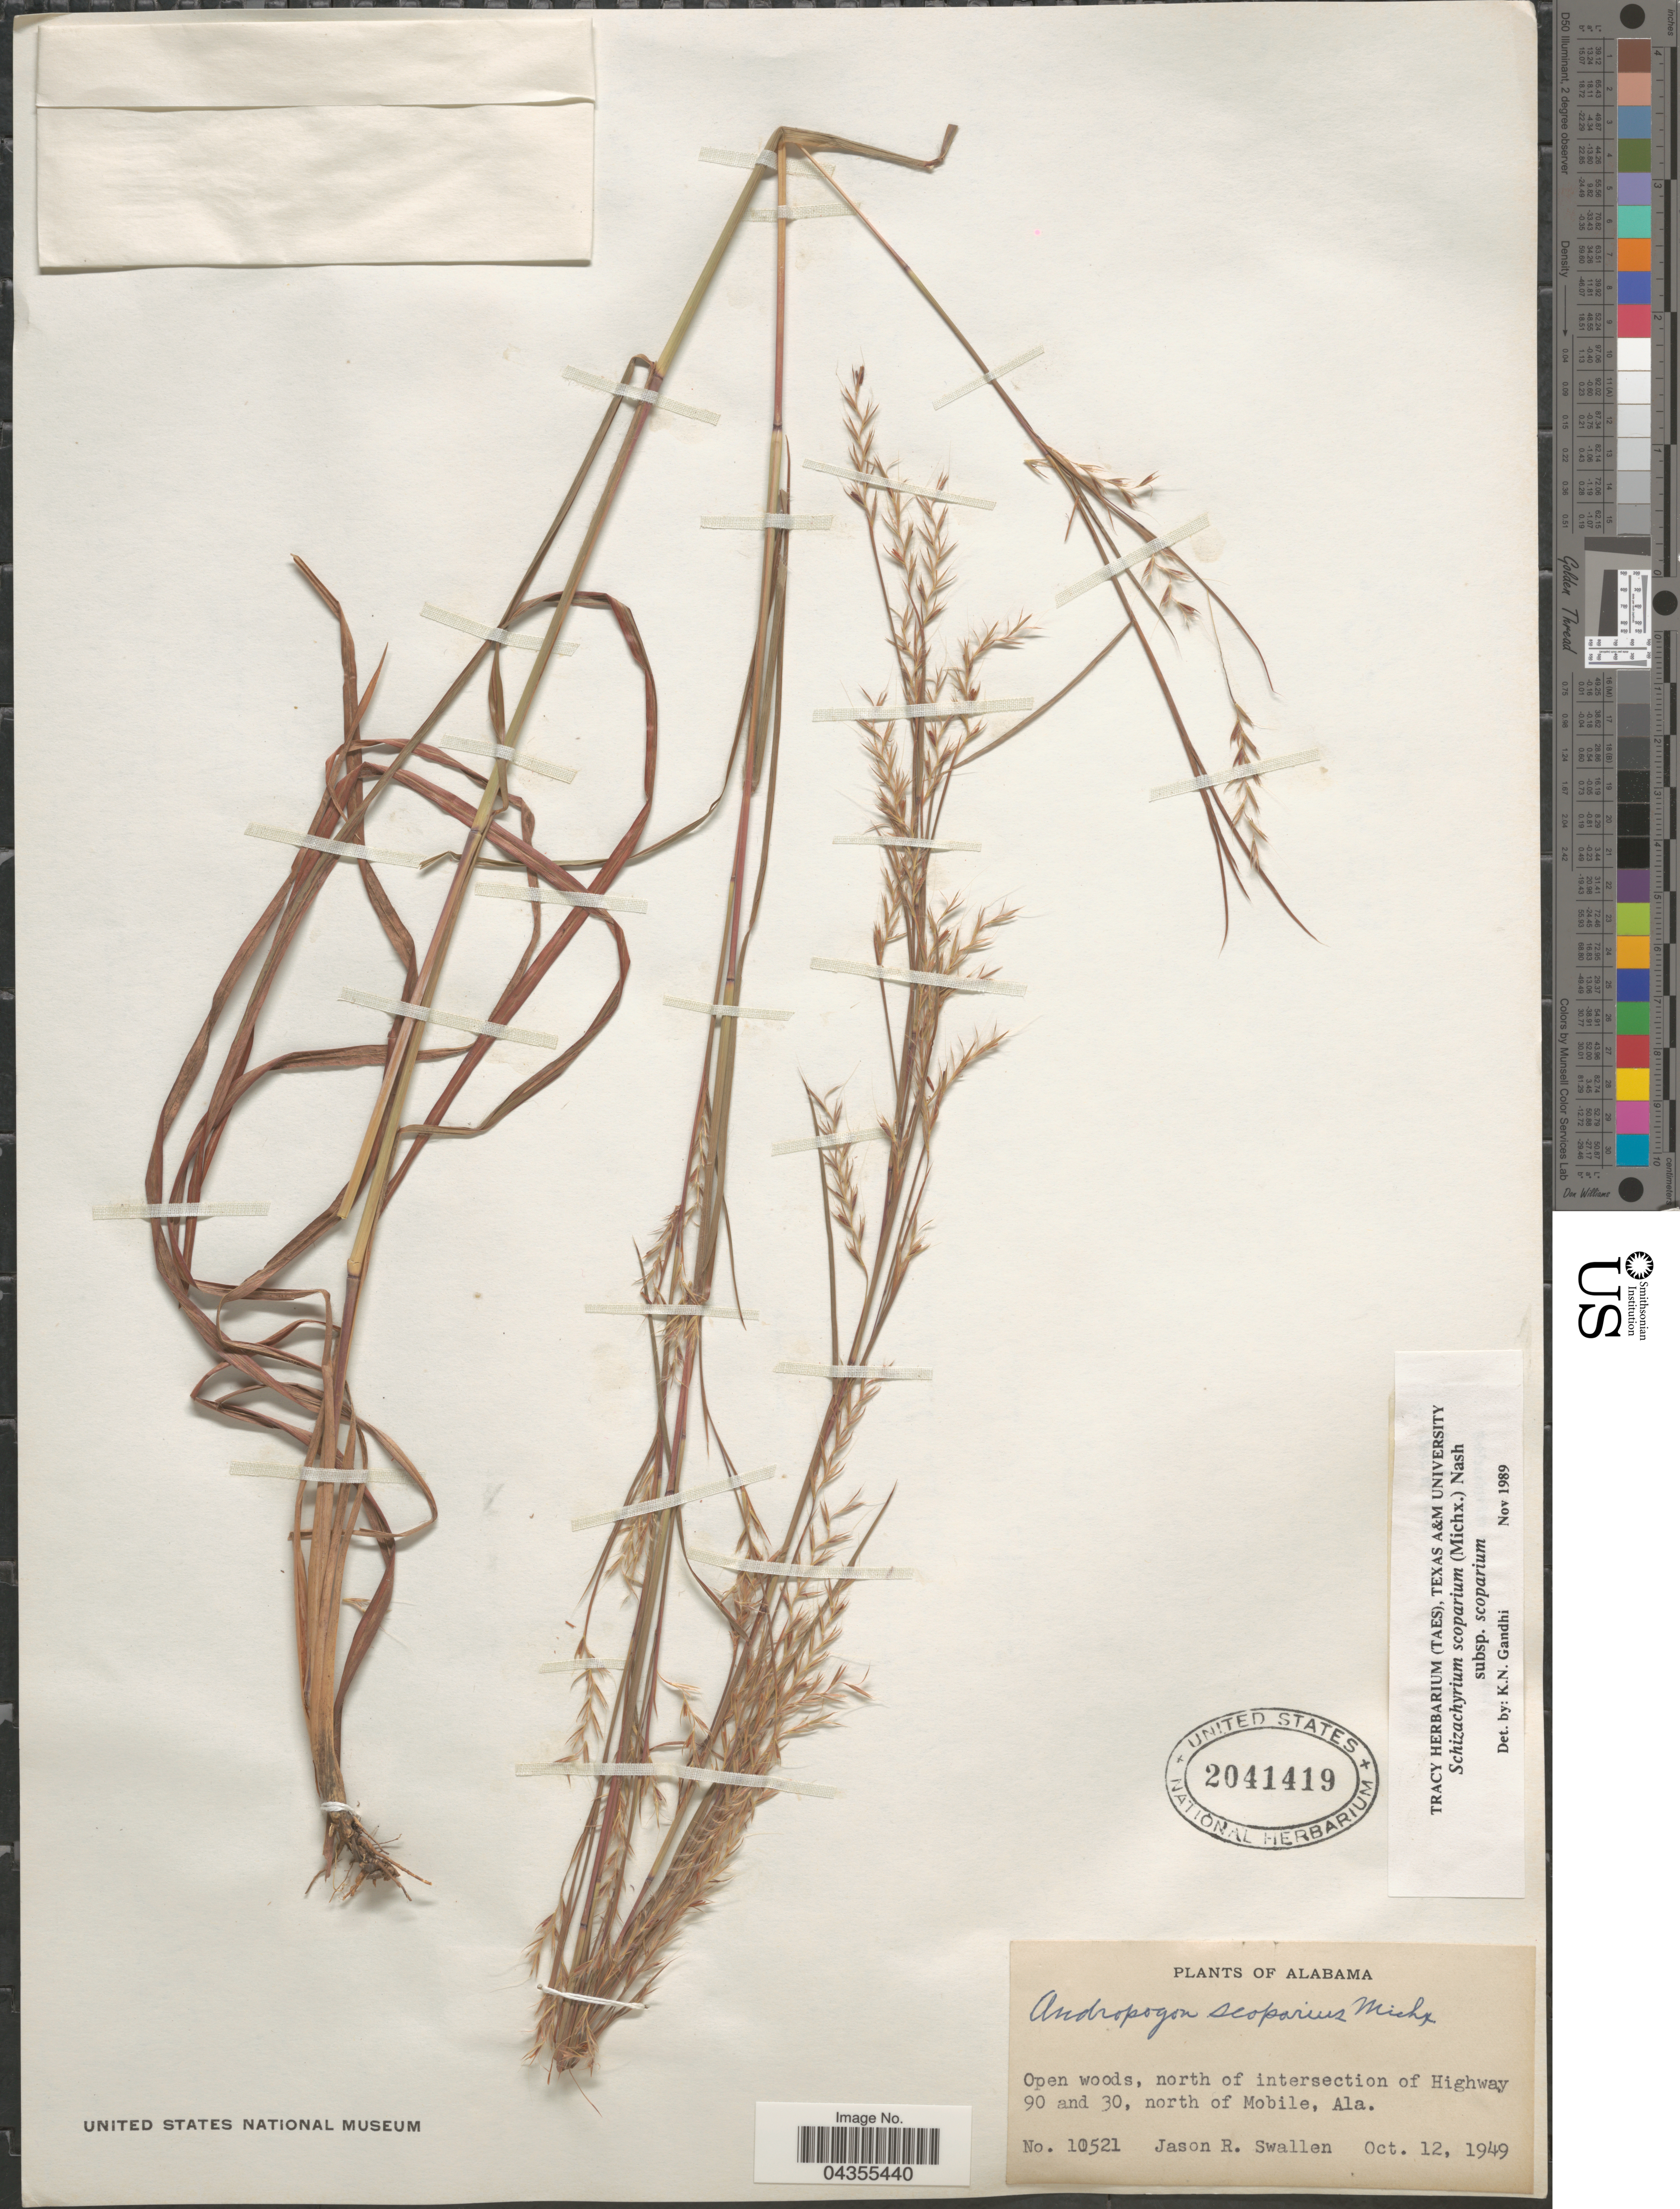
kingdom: Plantae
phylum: Tracheophyta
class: Liliopsida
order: Poales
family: Poaceae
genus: Schizachyrium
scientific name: Schizachyrium scoparium var. scoparium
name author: (Michx.) Nash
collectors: J. R. Swallen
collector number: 10521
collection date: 1949-10-12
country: United States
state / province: Alabama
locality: Open woods, north of intersection of Highway 90 and 30, north of Mobile.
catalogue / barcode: US 2041419